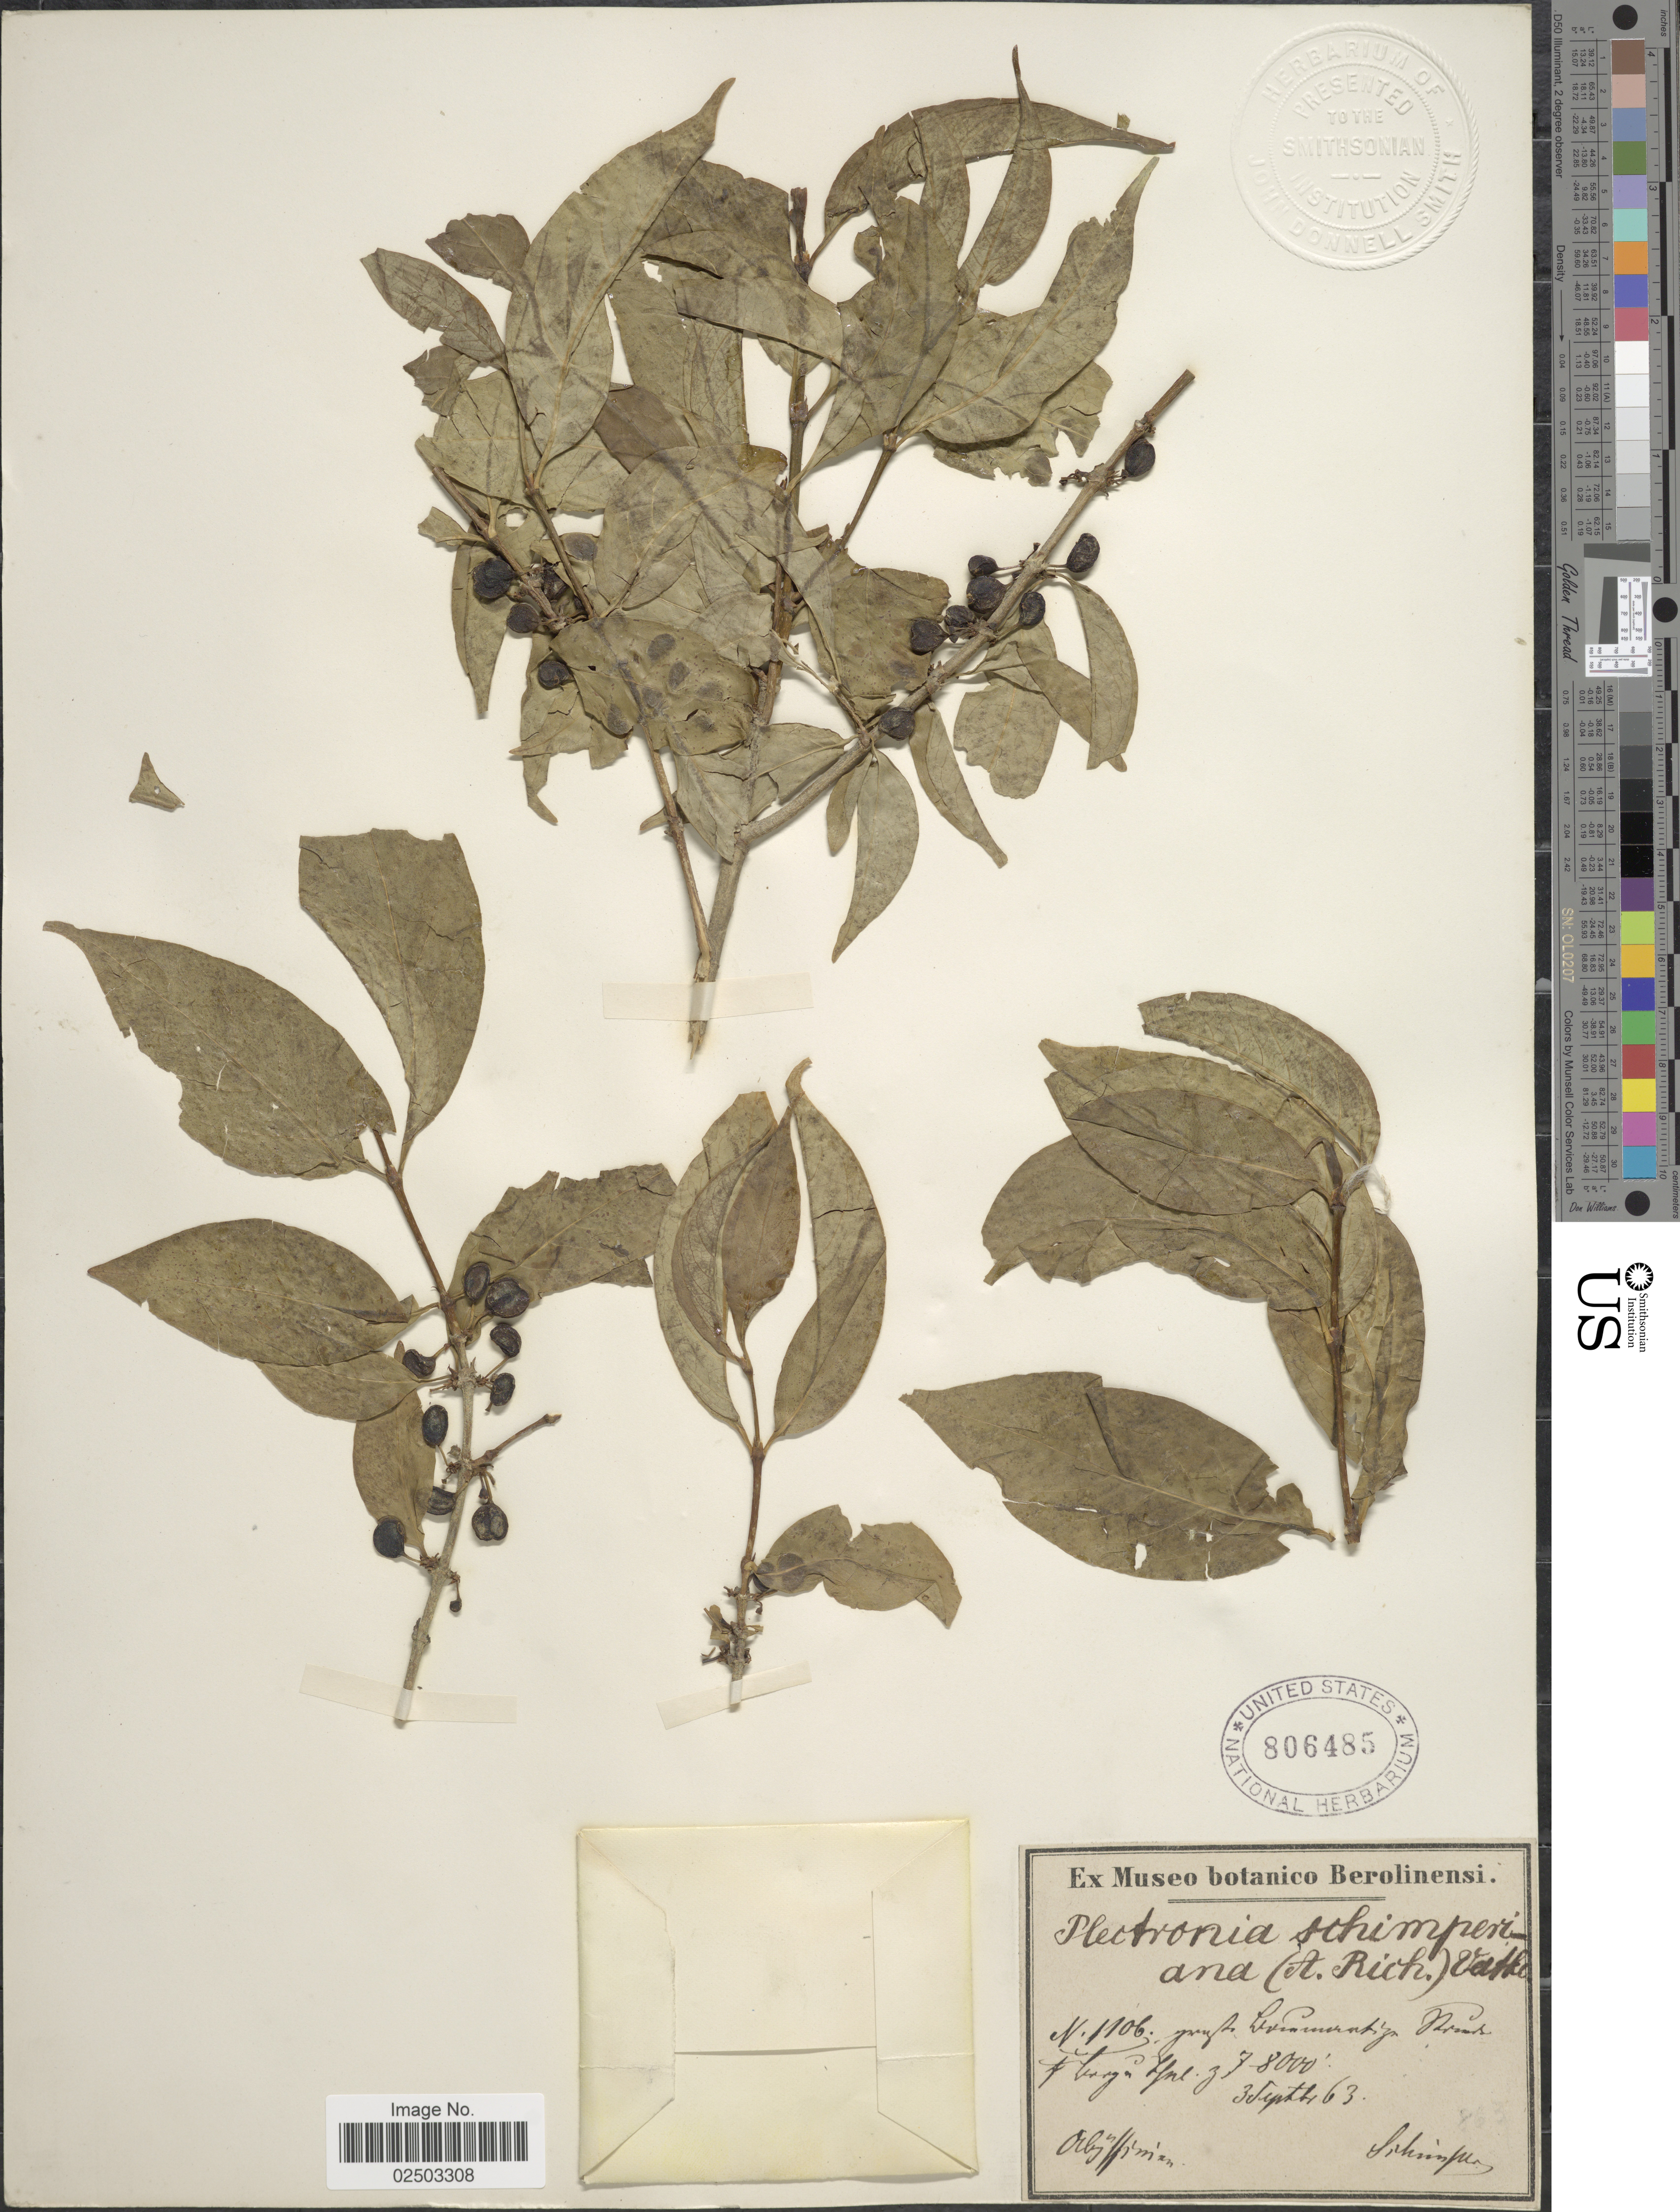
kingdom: Plantae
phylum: Tracheophyta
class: Magnoliopsida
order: Gentianales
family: Rubiaceae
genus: Canthium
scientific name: Canthium schimperianum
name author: A. Rich.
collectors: -. Schimper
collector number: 1106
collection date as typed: Transcribed d/m/y: 3/9/63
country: Eritrea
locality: Abyssinia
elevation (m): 2134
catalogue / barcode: US 806485